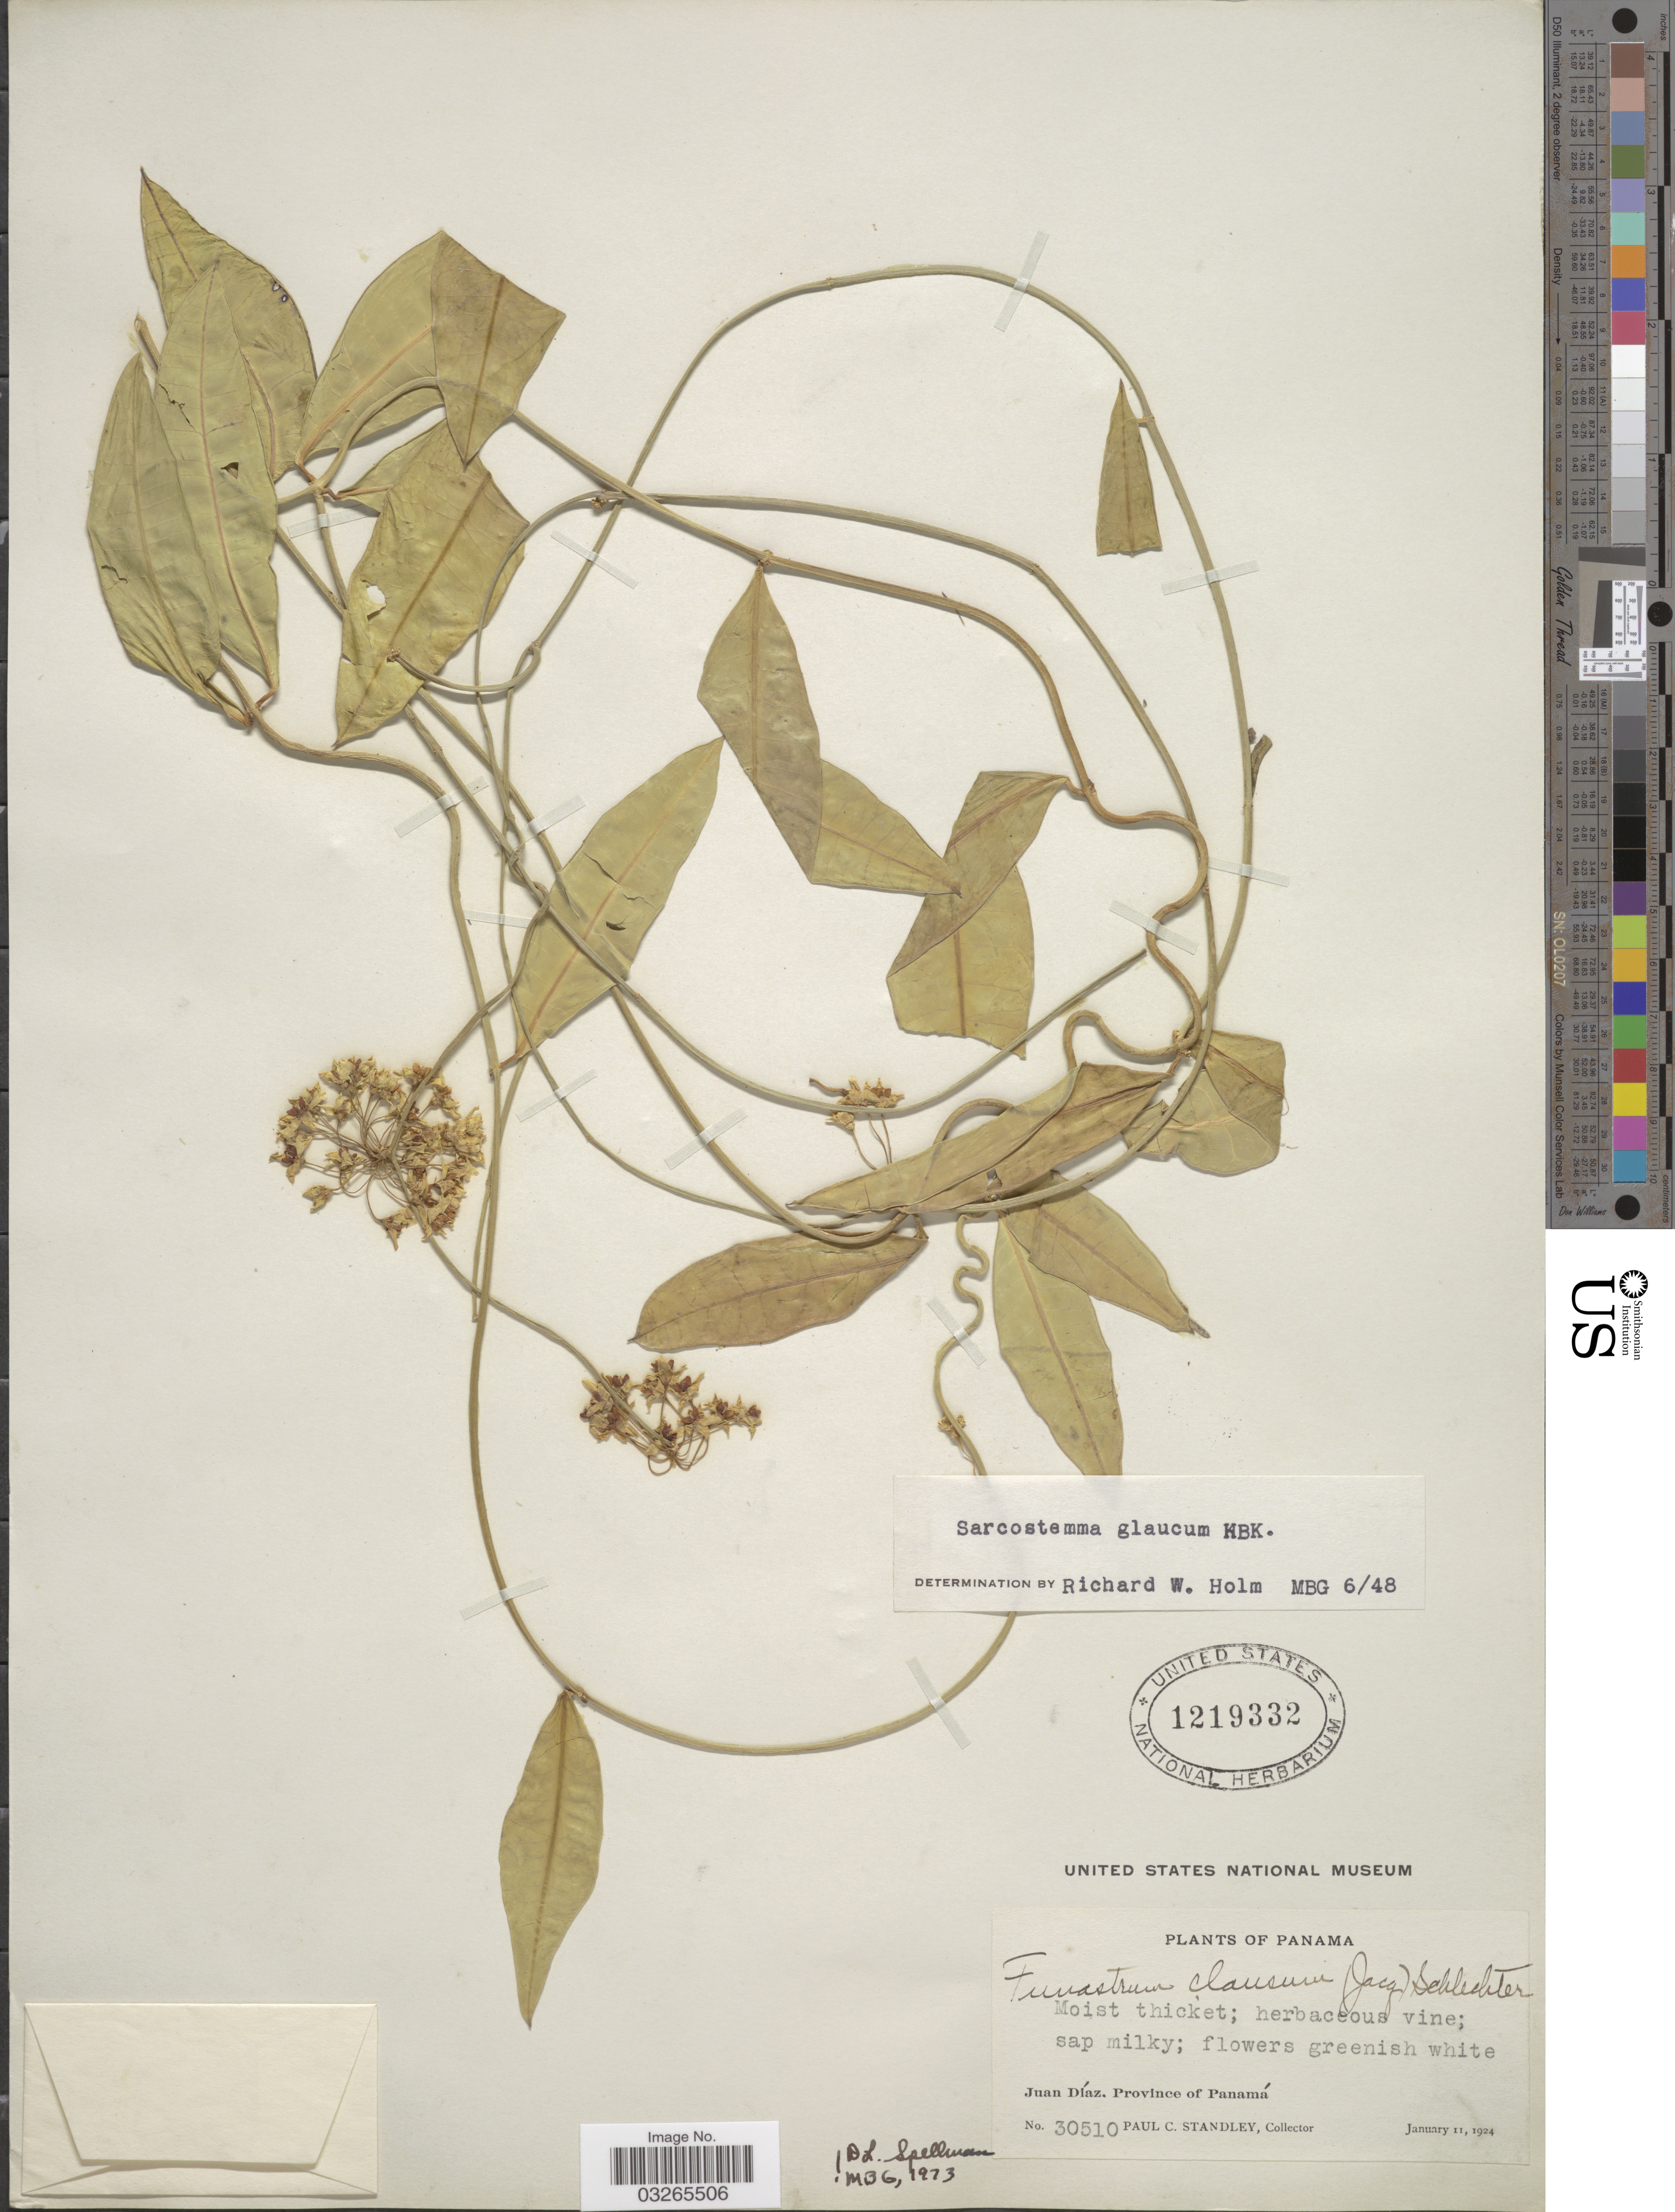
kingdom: Plantae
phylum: Tracheophyta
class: Magnoliopsida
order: Gentianales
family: Apocynaceae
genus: Sarcostemma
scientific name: Sarcostemma glaucum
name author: Kunth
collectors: P. C. Standley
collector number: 30510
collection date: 1924-01-11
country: Panama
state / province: Panamá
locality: Juan Díaz, Province of Panamá.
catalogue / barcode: US 1219332